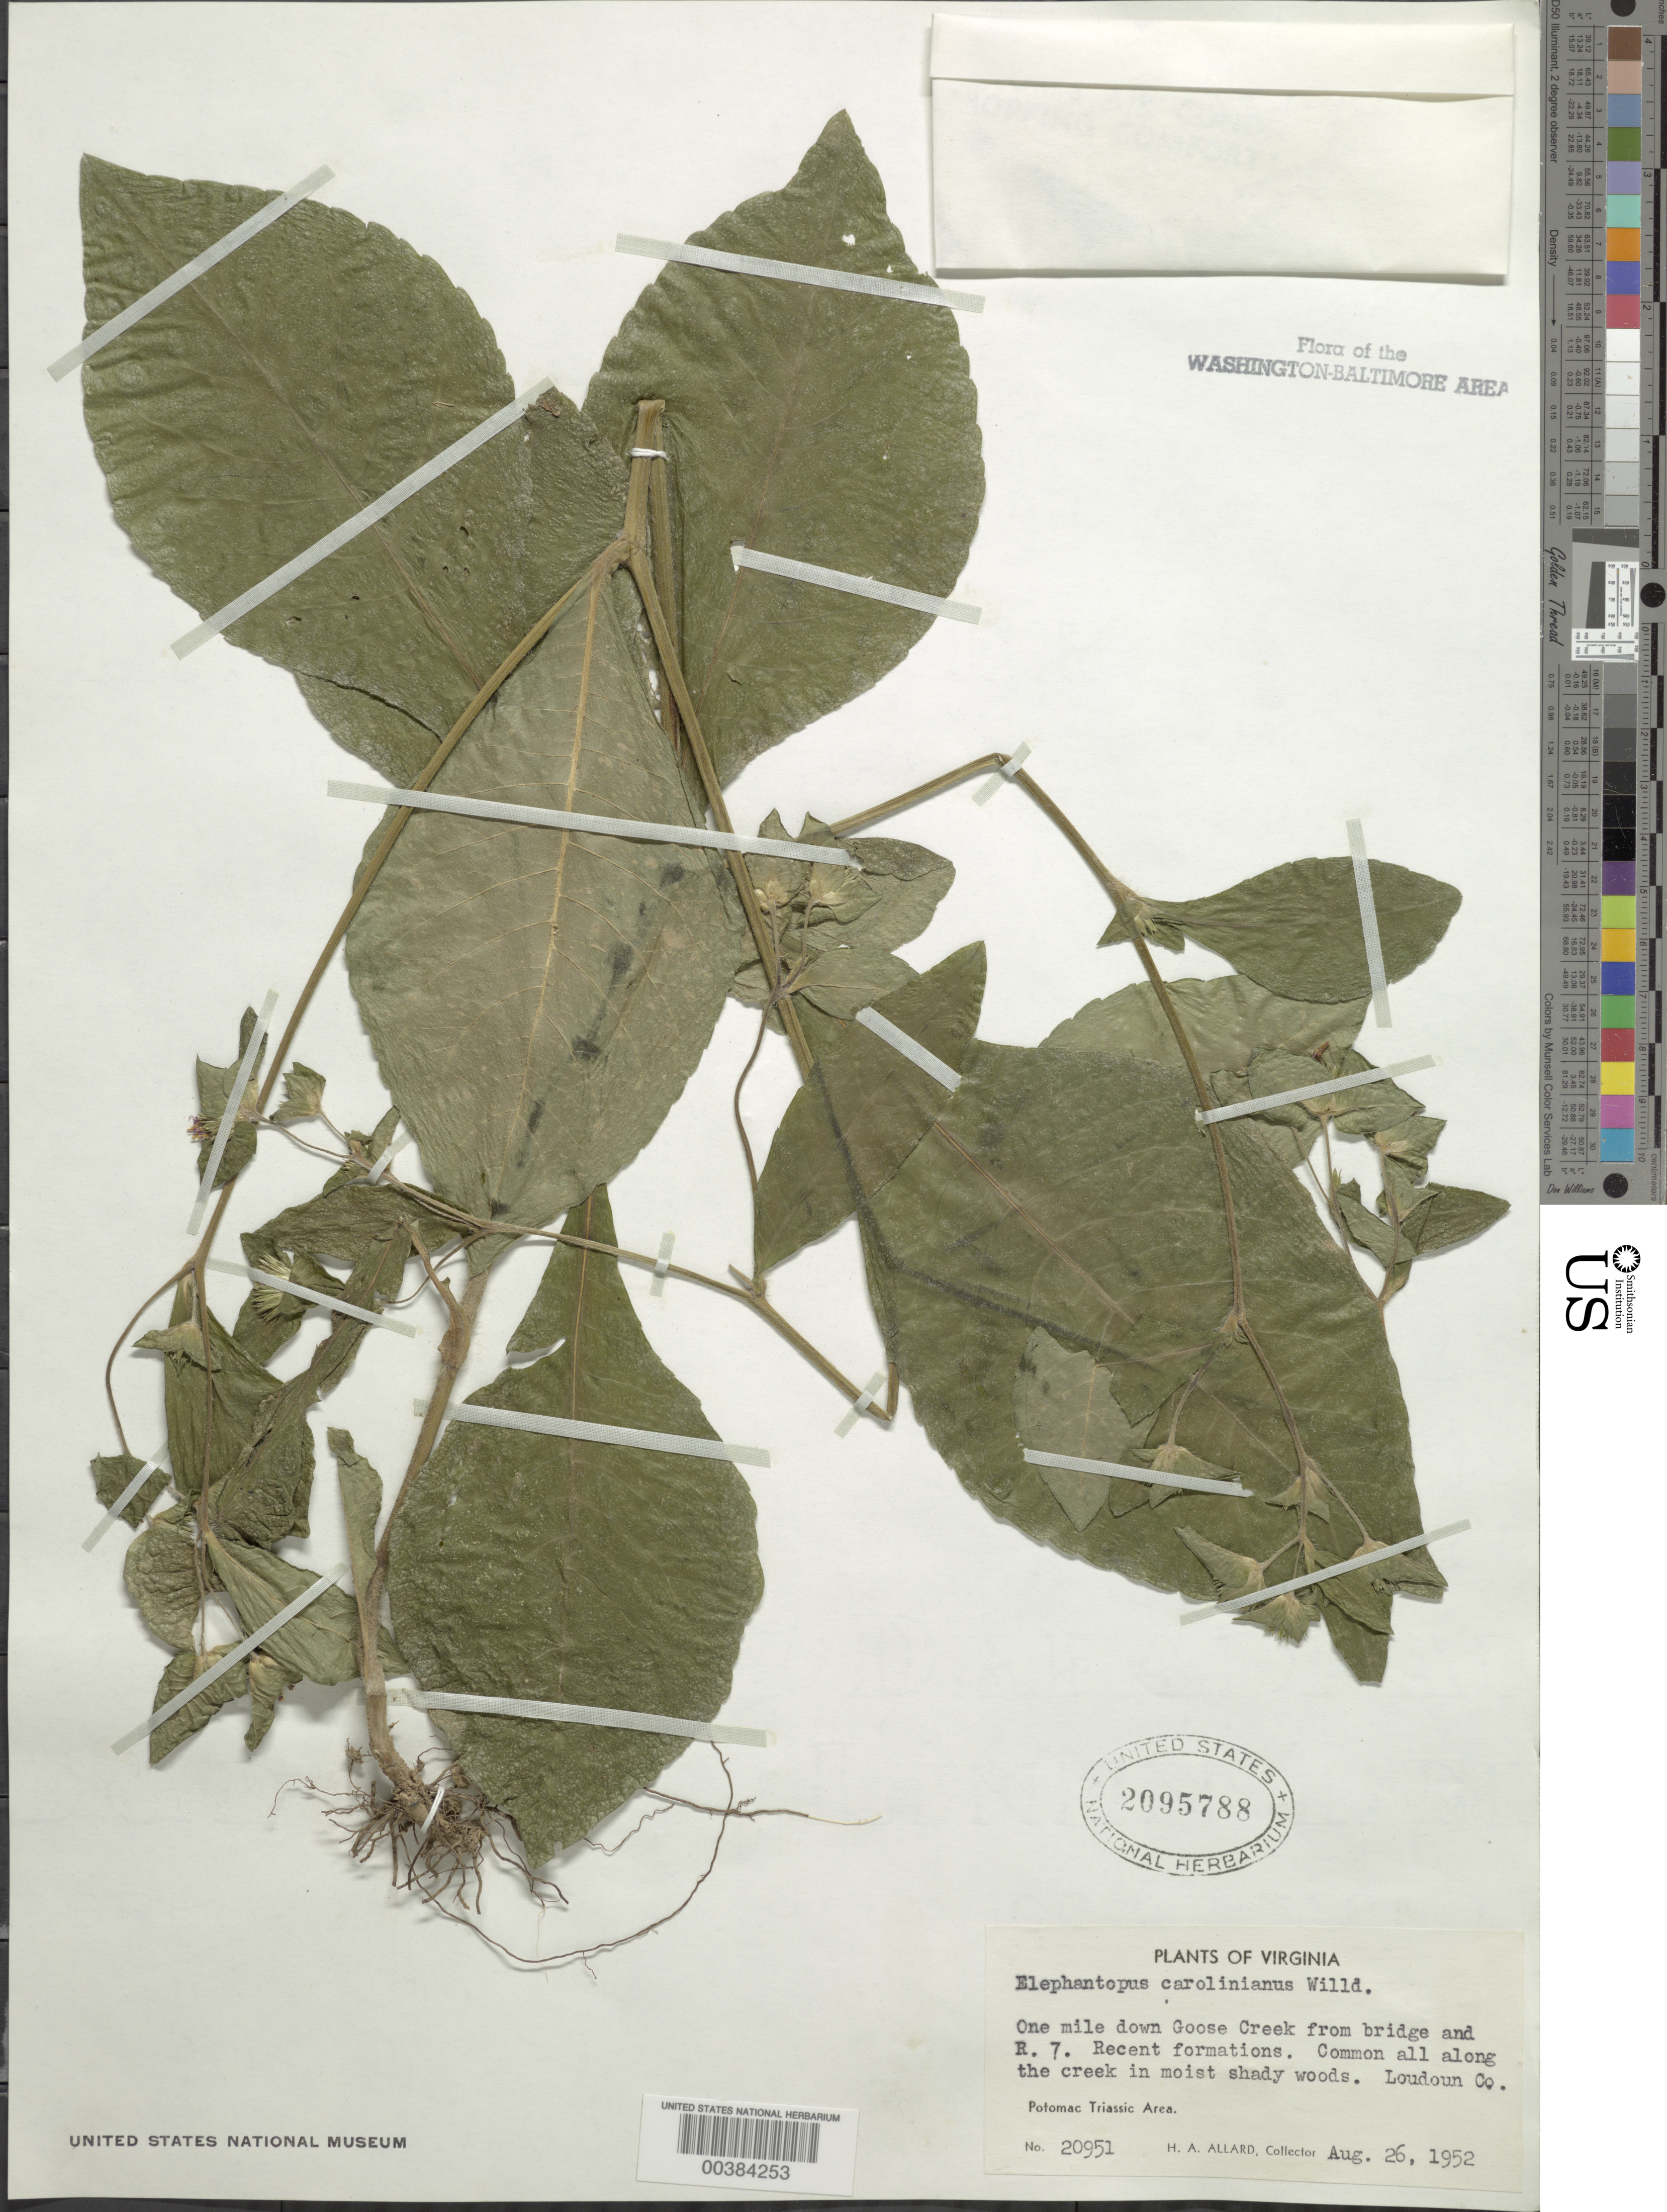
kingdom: Plantae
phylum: Tracheophyta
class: Magnoliopsida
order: Asterales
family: Asteraceae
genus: Elephantopus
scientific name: Elephantopus carolinianus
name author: Raeusch.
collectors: H. A. Allard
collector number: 20951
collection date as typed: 26 Aug 1952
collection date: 1952-08-26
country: United States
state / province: Virginia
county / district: Loudoun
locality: Goose Creek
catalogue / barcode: US 2095788